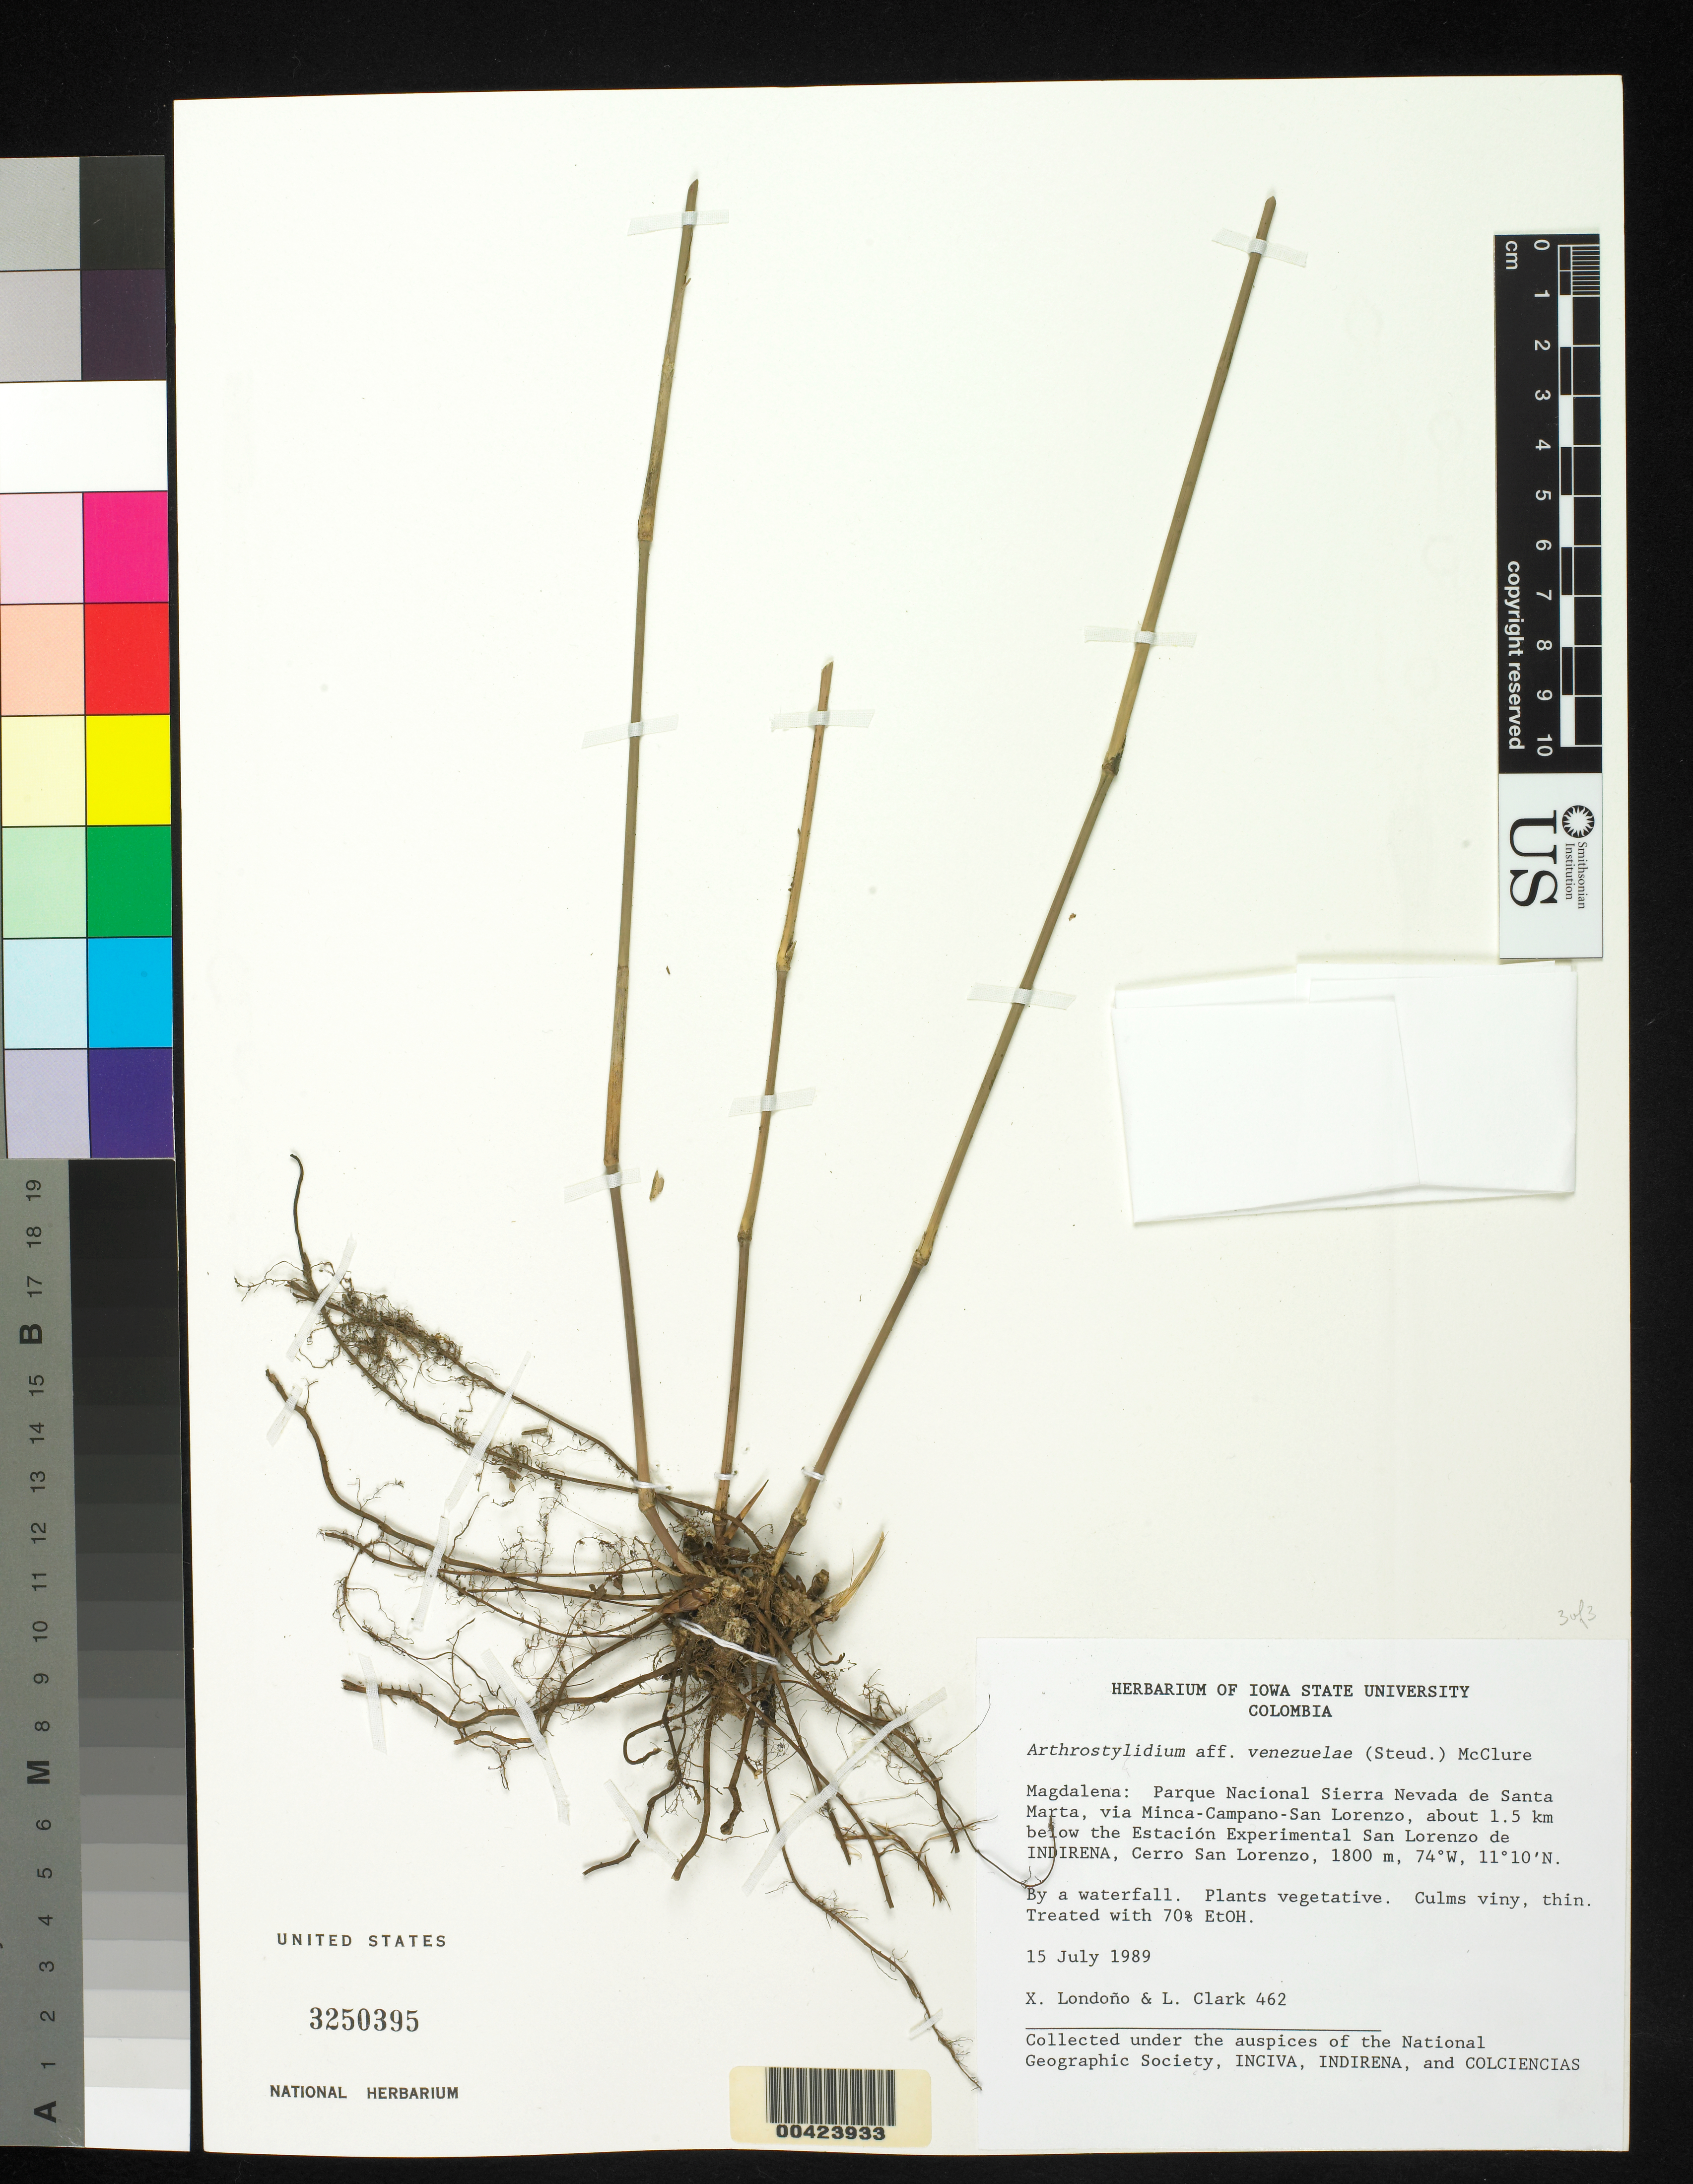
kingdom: Plantae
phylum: Tracheophyta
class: Liliopsida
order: Poales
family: Poaceae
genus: Arthrostylidium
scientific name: Arthrostylidium venezuelae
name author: (Steud.) McClure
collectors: X. Londoño & L. G. Clark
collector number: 462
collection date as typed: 15 Jul 1989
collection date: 1989-07-15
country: Colombia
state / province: Magdalena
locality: Parque Nacional Sierra Nevada de Santa Marta; via minca - campano - San Lorenzo; Cerro San Lorenzo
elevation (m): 1800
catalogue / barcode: US 3250395